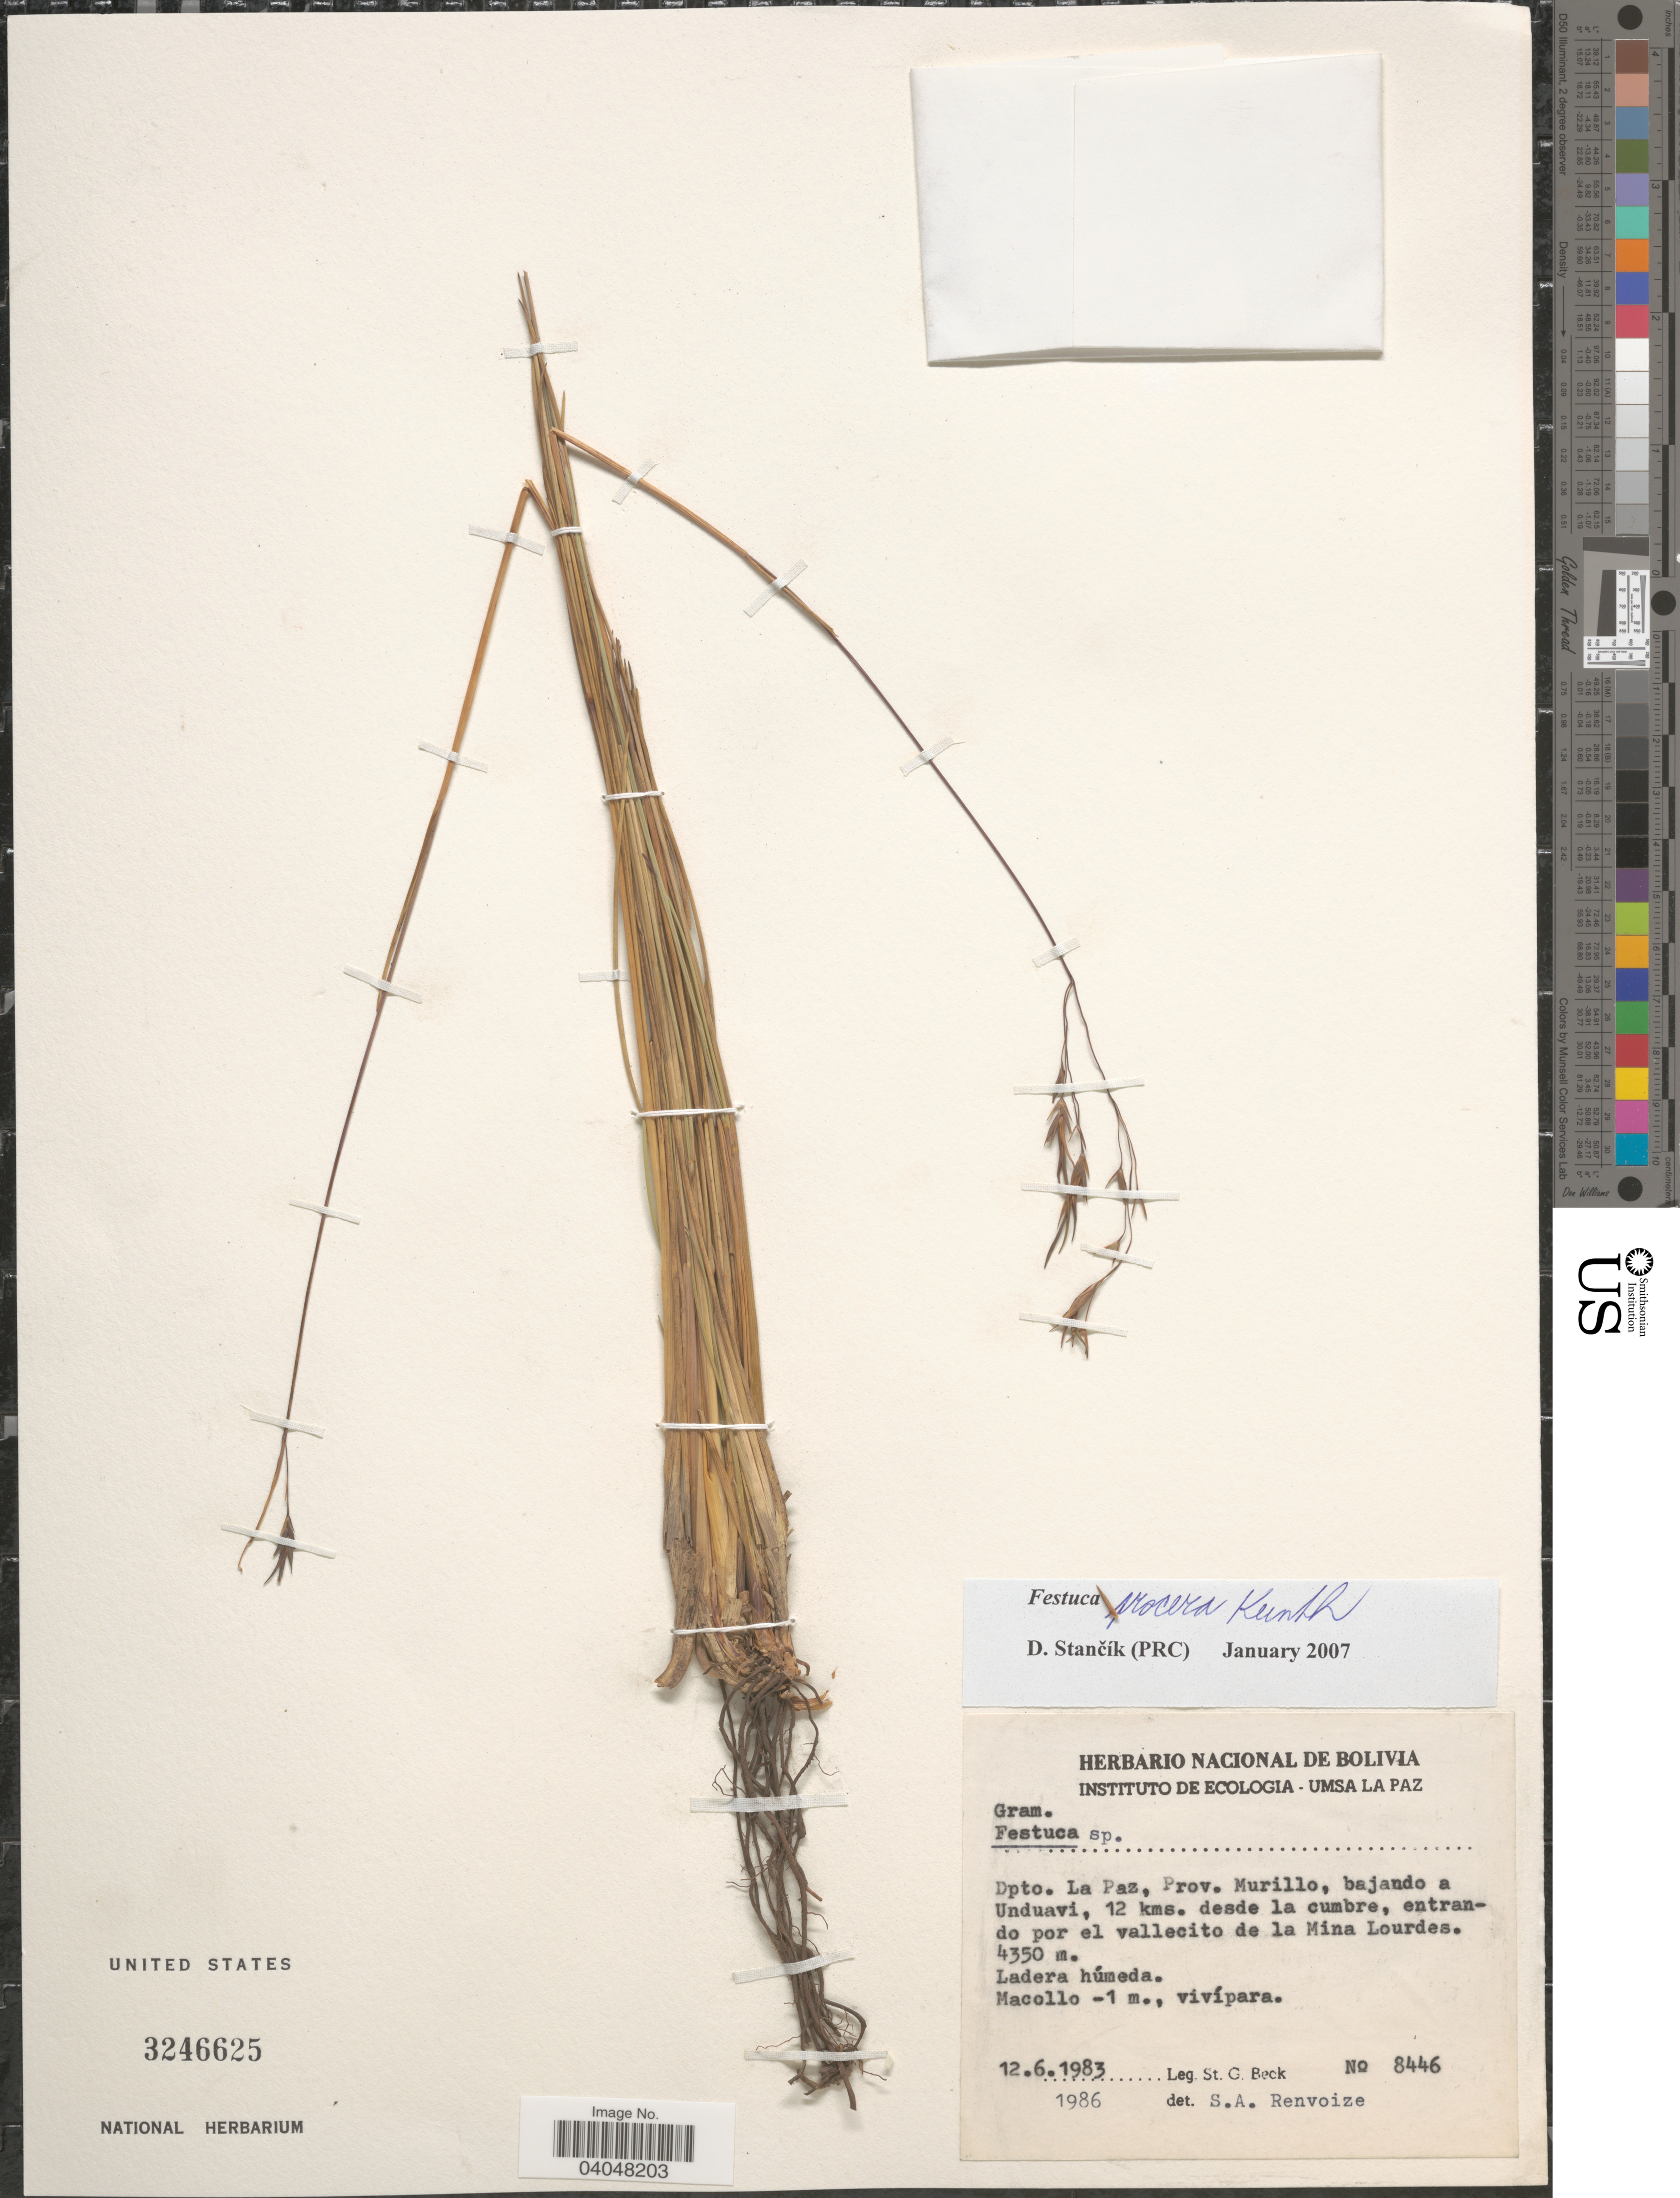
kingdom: Plantae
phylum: Tracheophyta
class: Liliopsida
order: Poales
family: Poaceae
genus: Festuca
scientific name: Festuca procera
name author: Kunth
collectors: S. G. Beck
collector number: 8446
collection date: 1983-06-12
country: Bolivia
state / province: La Paz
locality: Dpto. La Paz, Prov. Murillo, bajando a Unduavi, 12 kms. desde la cumbre, entrando por el vallecito de la Mína Lourdes.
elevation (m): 4350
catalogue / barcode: US 3246625